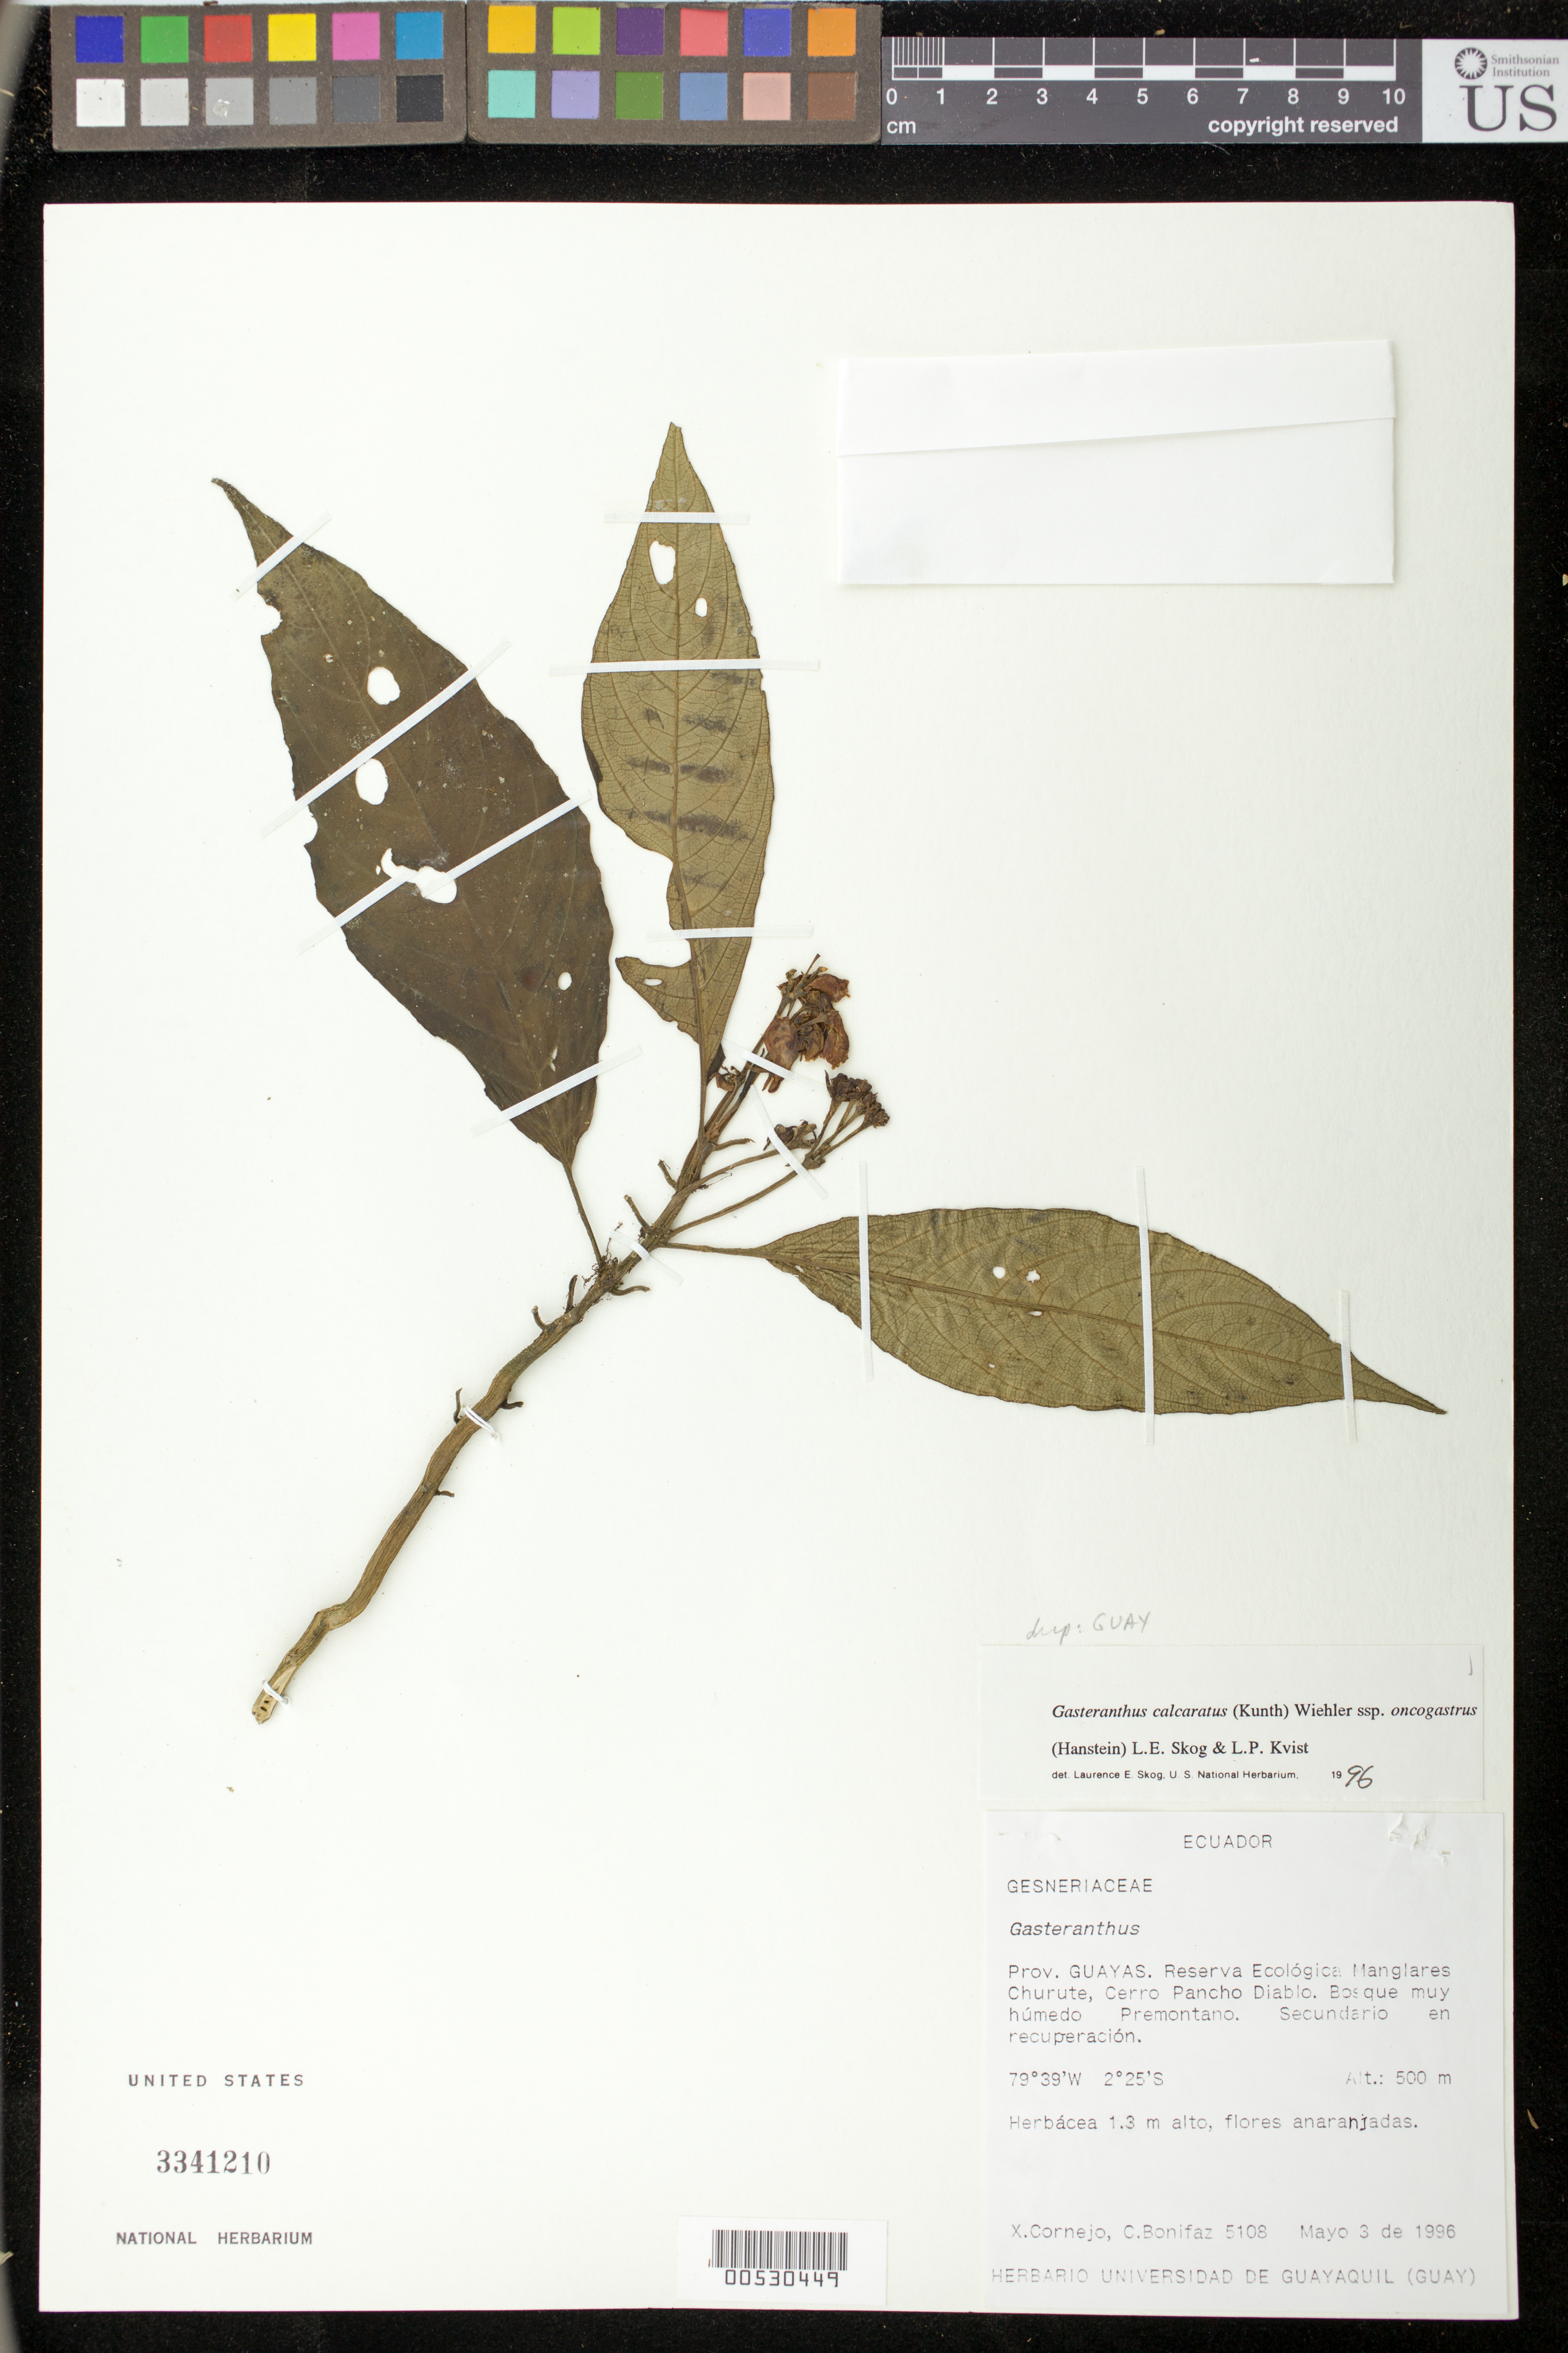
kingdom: Plantae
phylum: Tracheophyta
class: Magnoliopsida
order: Lamiales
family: Gesneriaceae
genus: Sinningia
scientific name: Sinningia incarnata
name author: (Aubl.) D.L. Denham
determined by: Skog, Laurence E.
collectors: X. F. Cornejo & C. Bonifaz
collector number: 5108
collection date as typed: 03 May 1996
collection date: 1996-05-03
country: Ecuador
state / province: Guayas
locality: Reserva Ecológica Manglares Churute, Cerro Pancho Diablo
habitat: Bosque muy húmedo premontano; secundario en recuperación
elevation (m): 500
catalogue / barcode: US 3341210